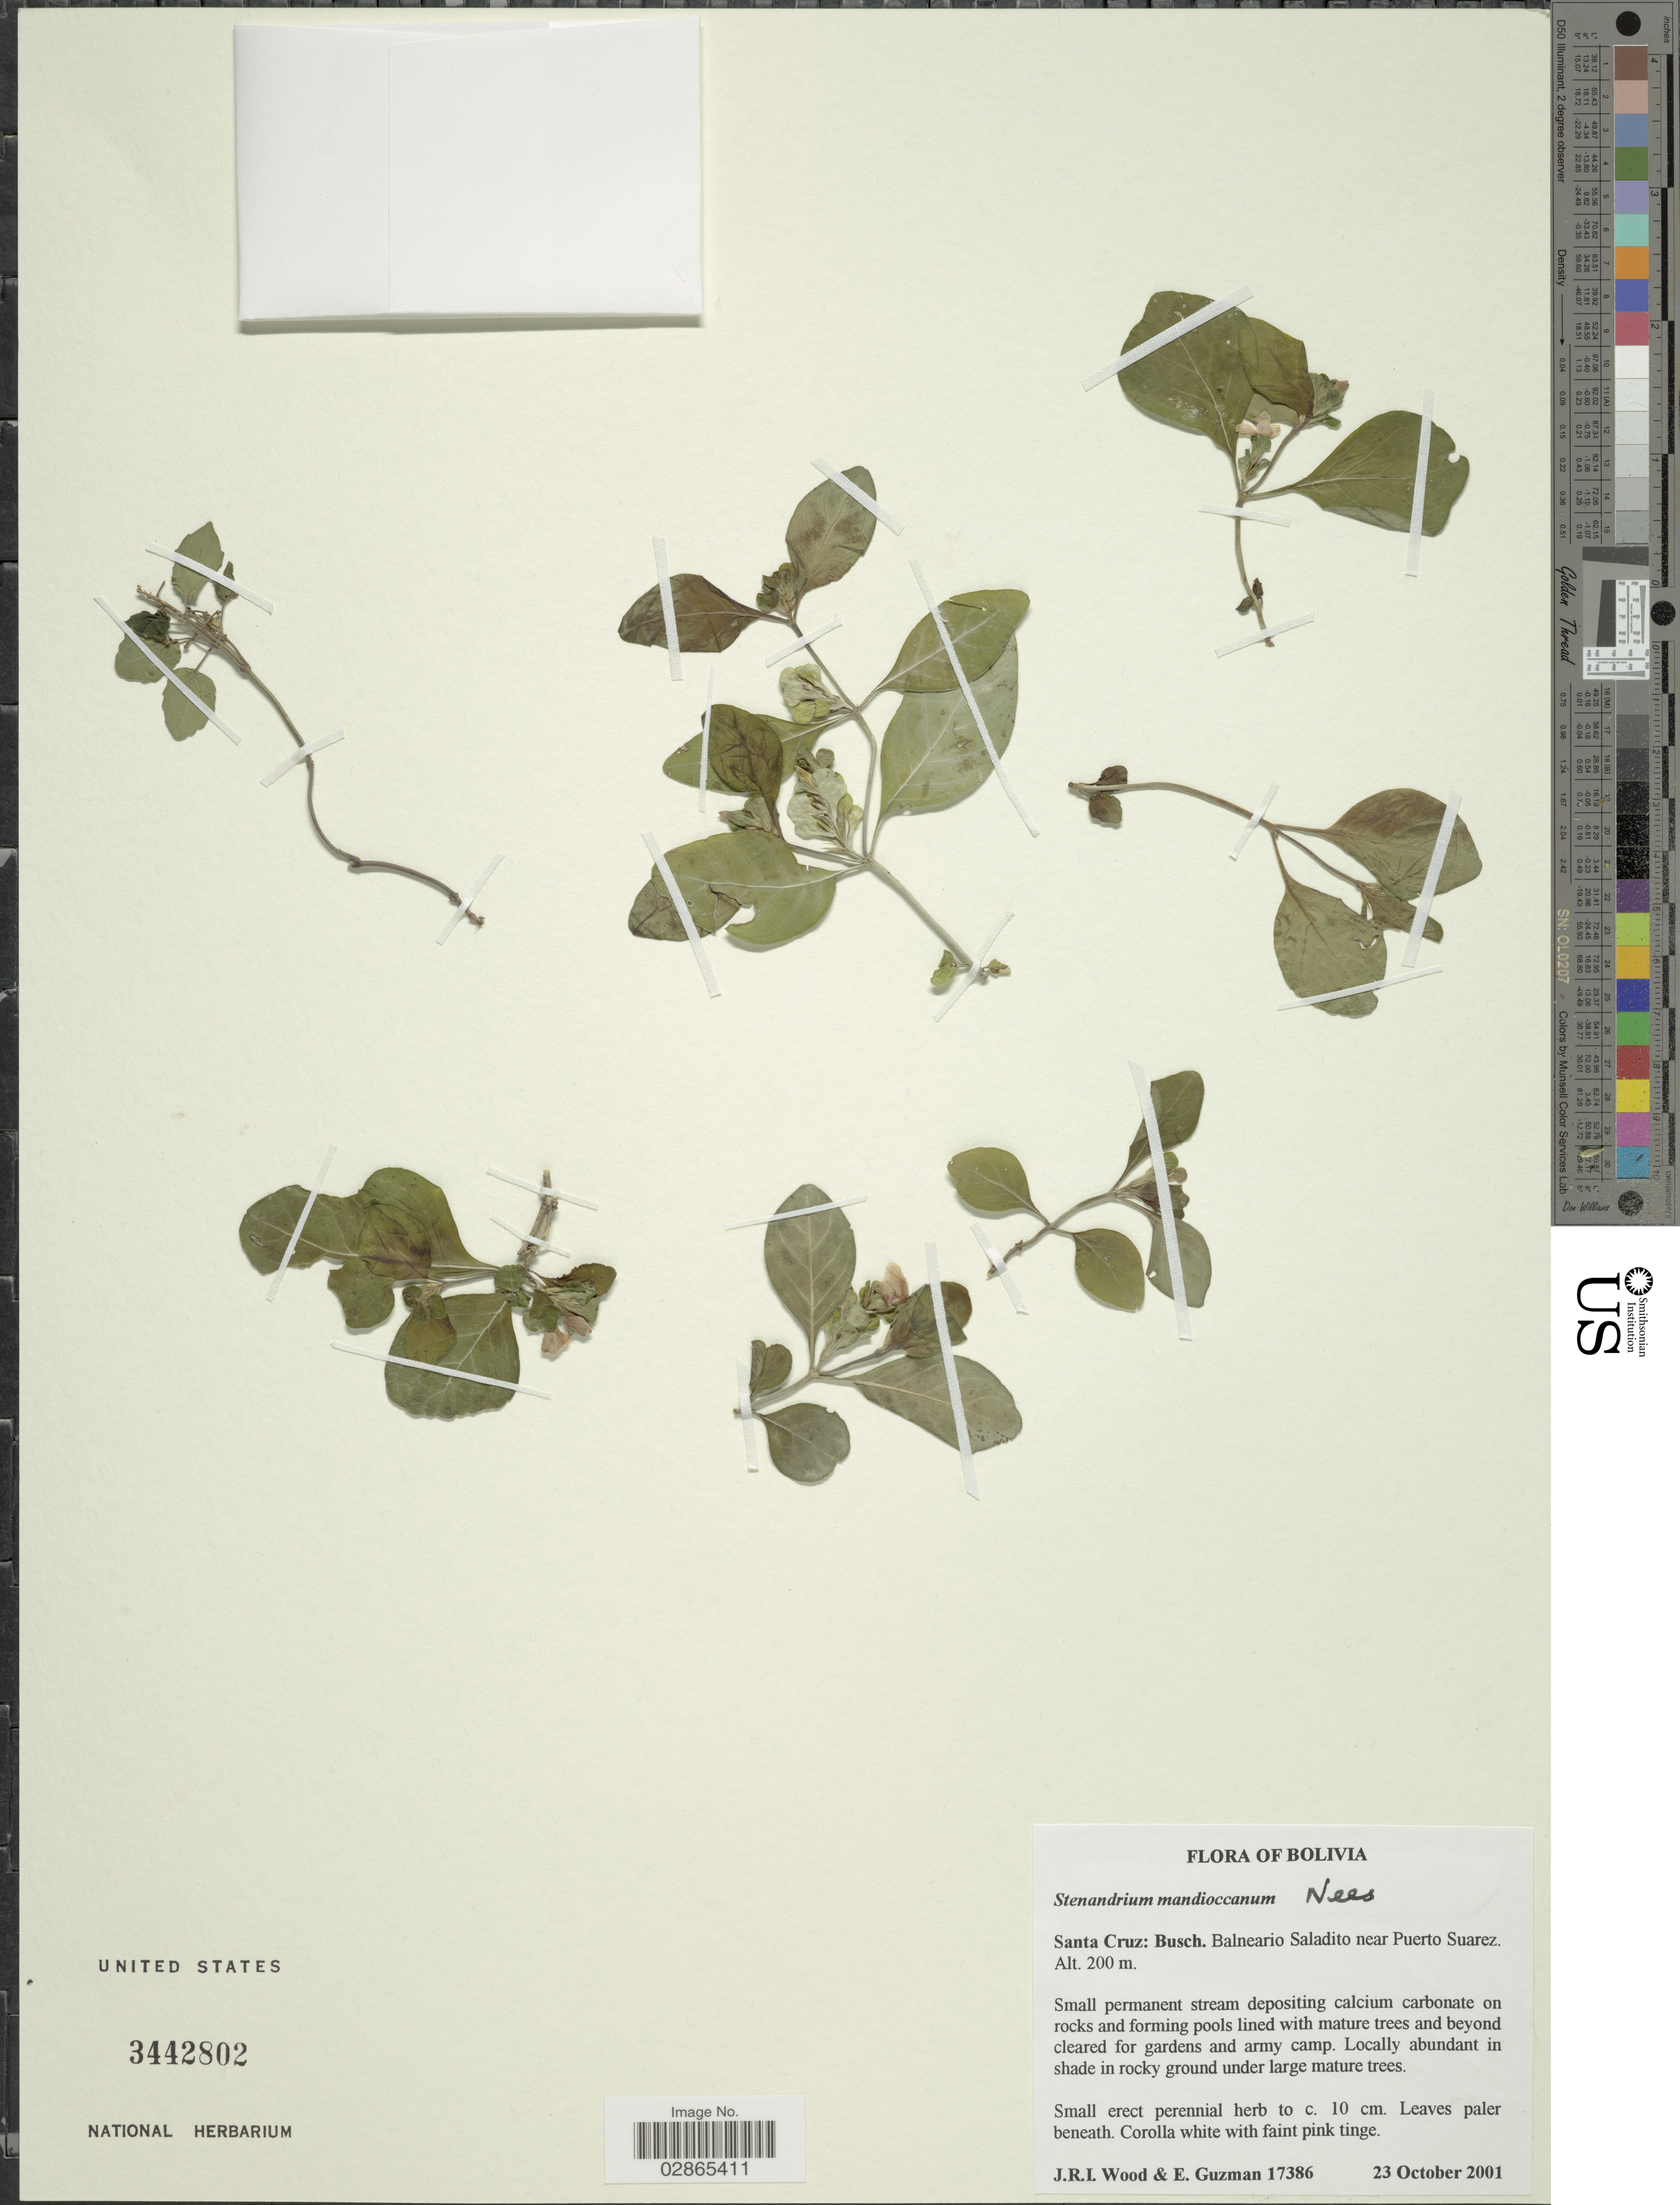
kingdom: Plantae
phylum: Tracheophyta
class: Magnoliopsida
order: Lamiales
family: Acanthaceae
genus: Stenandrium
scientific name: Stenandrium mandioccanum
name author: Nees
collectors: J. R. I. Wood & E. Guzman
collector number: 17386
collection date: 2001-10-23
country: Bolivia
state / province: Santa Cruz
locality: Balneario Saladito near Puerto Suarez.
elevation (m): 200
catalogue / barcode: US 3442802